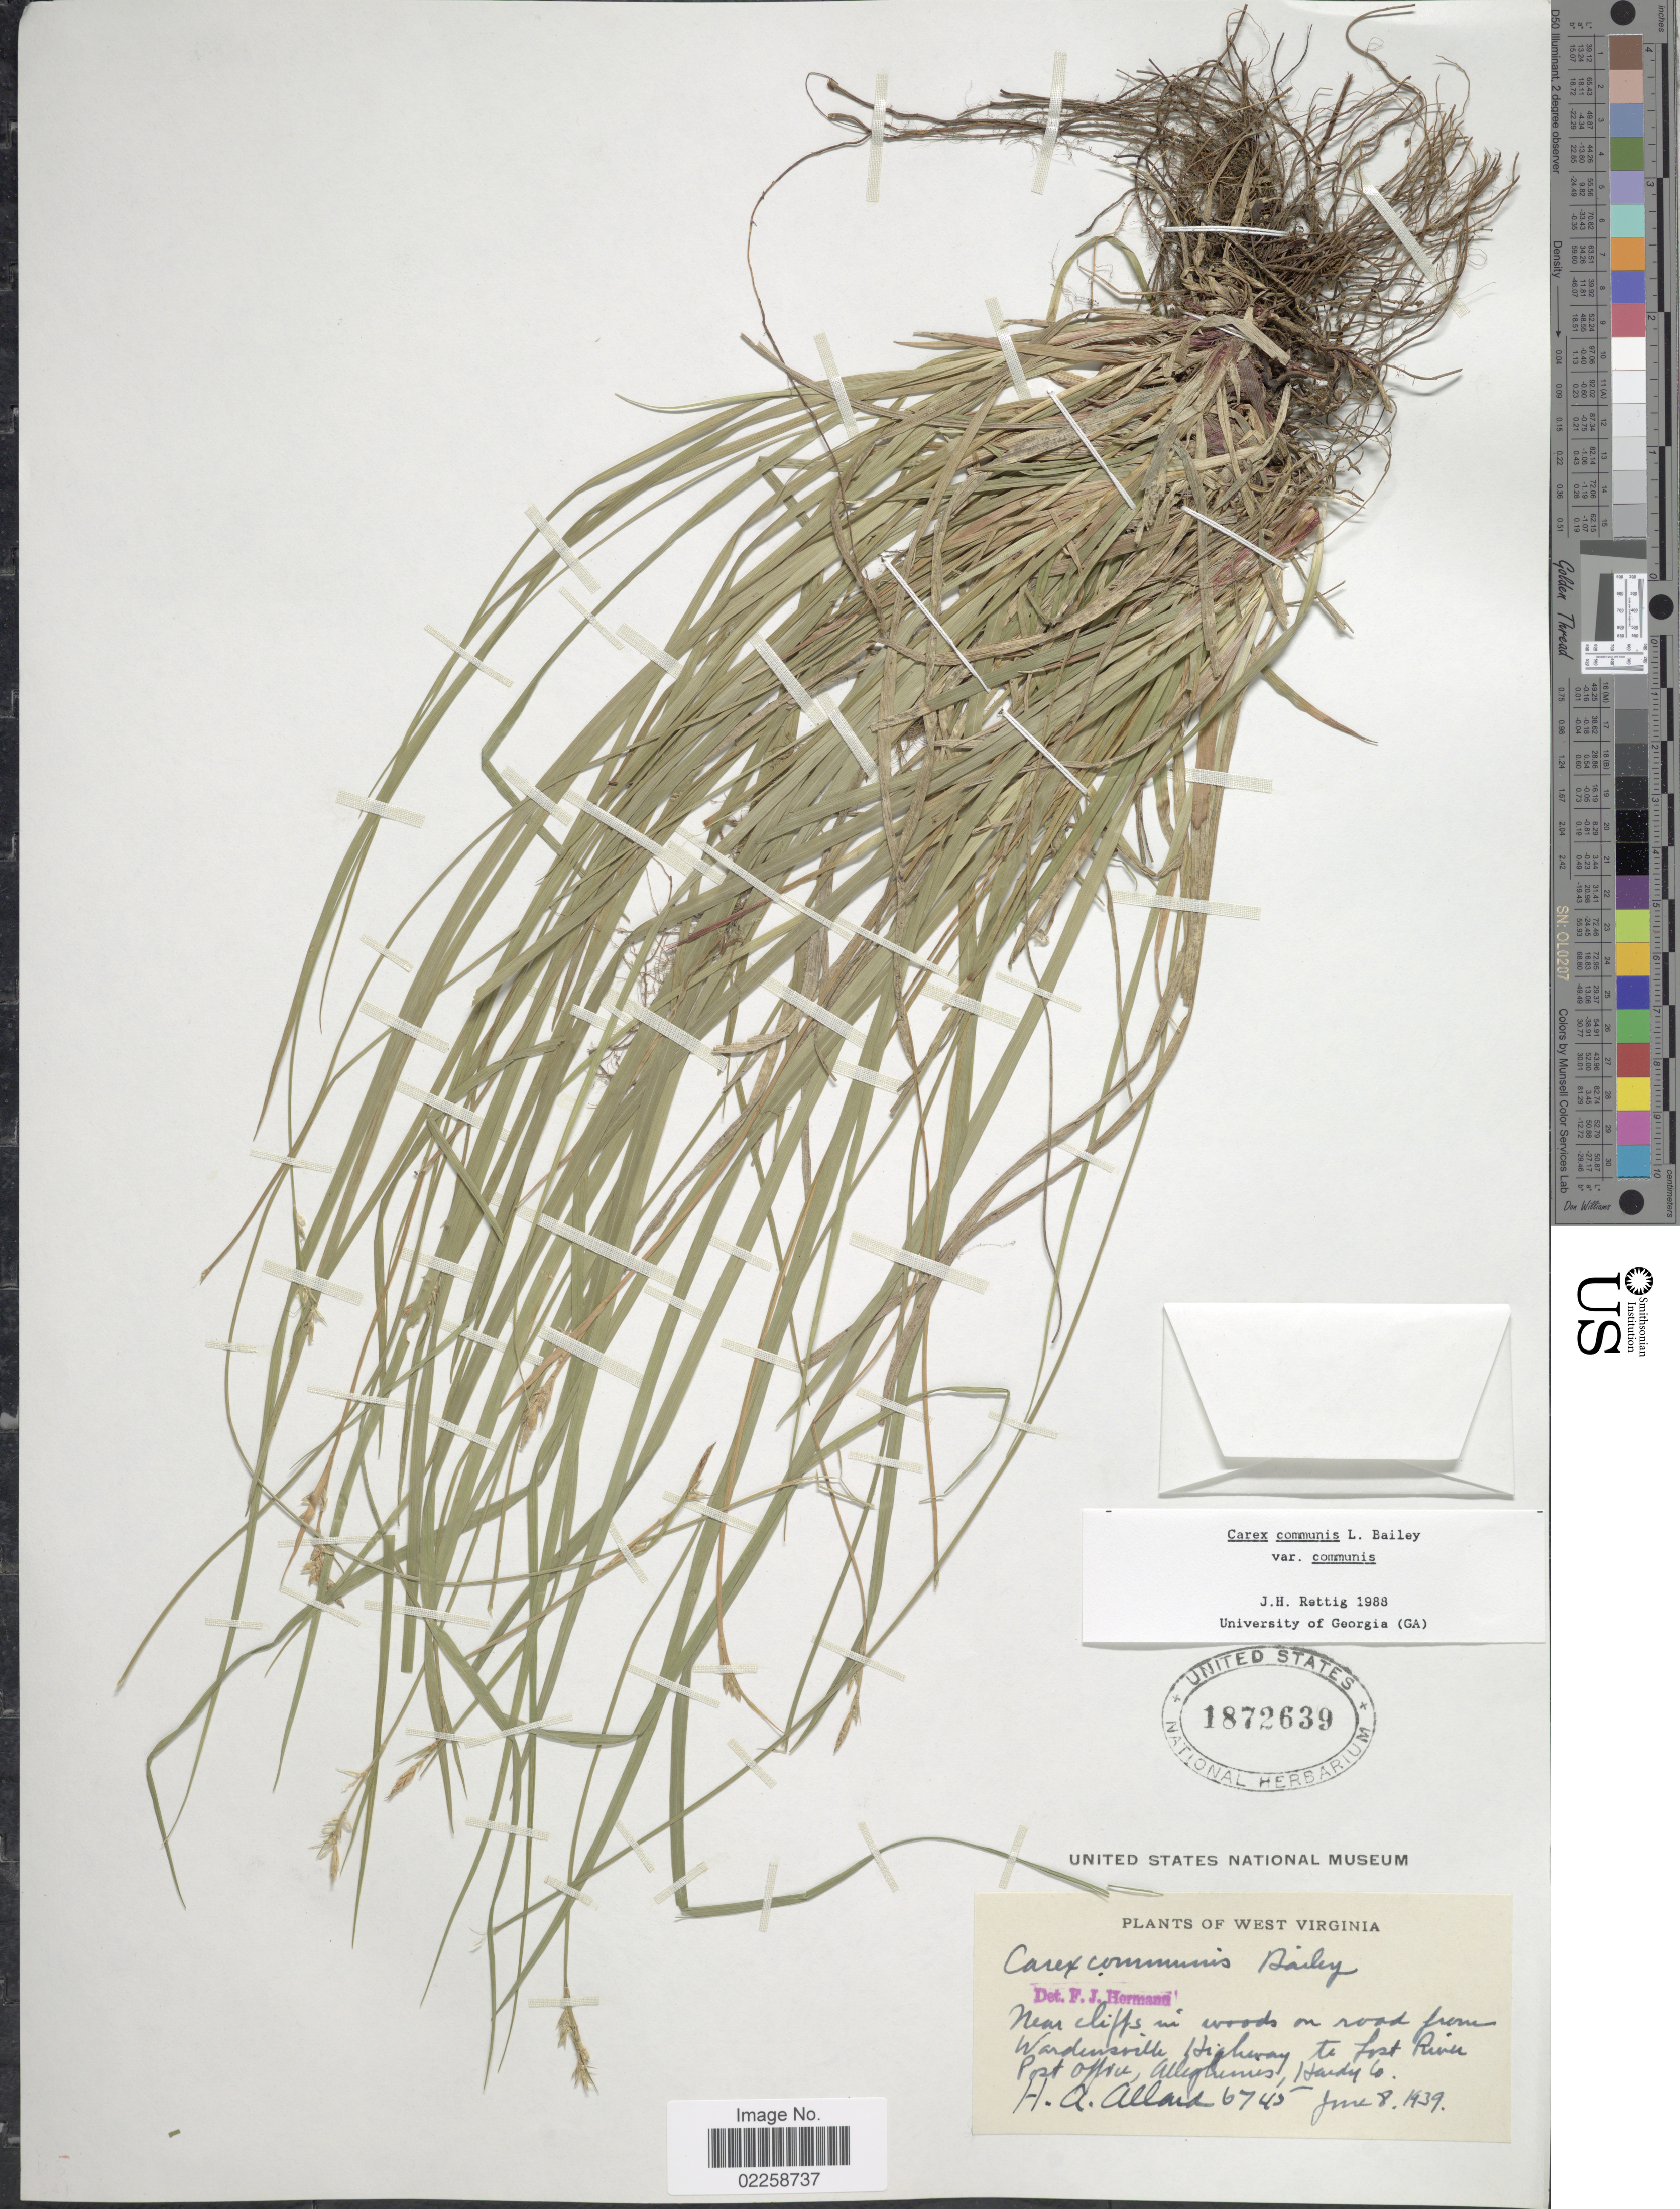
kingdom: Plantae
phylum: Tracheophyta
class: Liliopsida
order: Poales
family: Cyperaceae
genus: Carex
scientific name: Carex communis var. communis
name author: L.H. Bailey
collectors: H. A. Allard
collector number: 6745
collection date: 1939-06-08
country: United States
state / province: West Virginia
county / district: Hardy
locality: Near cliffs in woods on road from Wardensville Highway to Lost River, Post Office, Alleghenes, Haidy Co.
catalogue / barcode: US 1872639